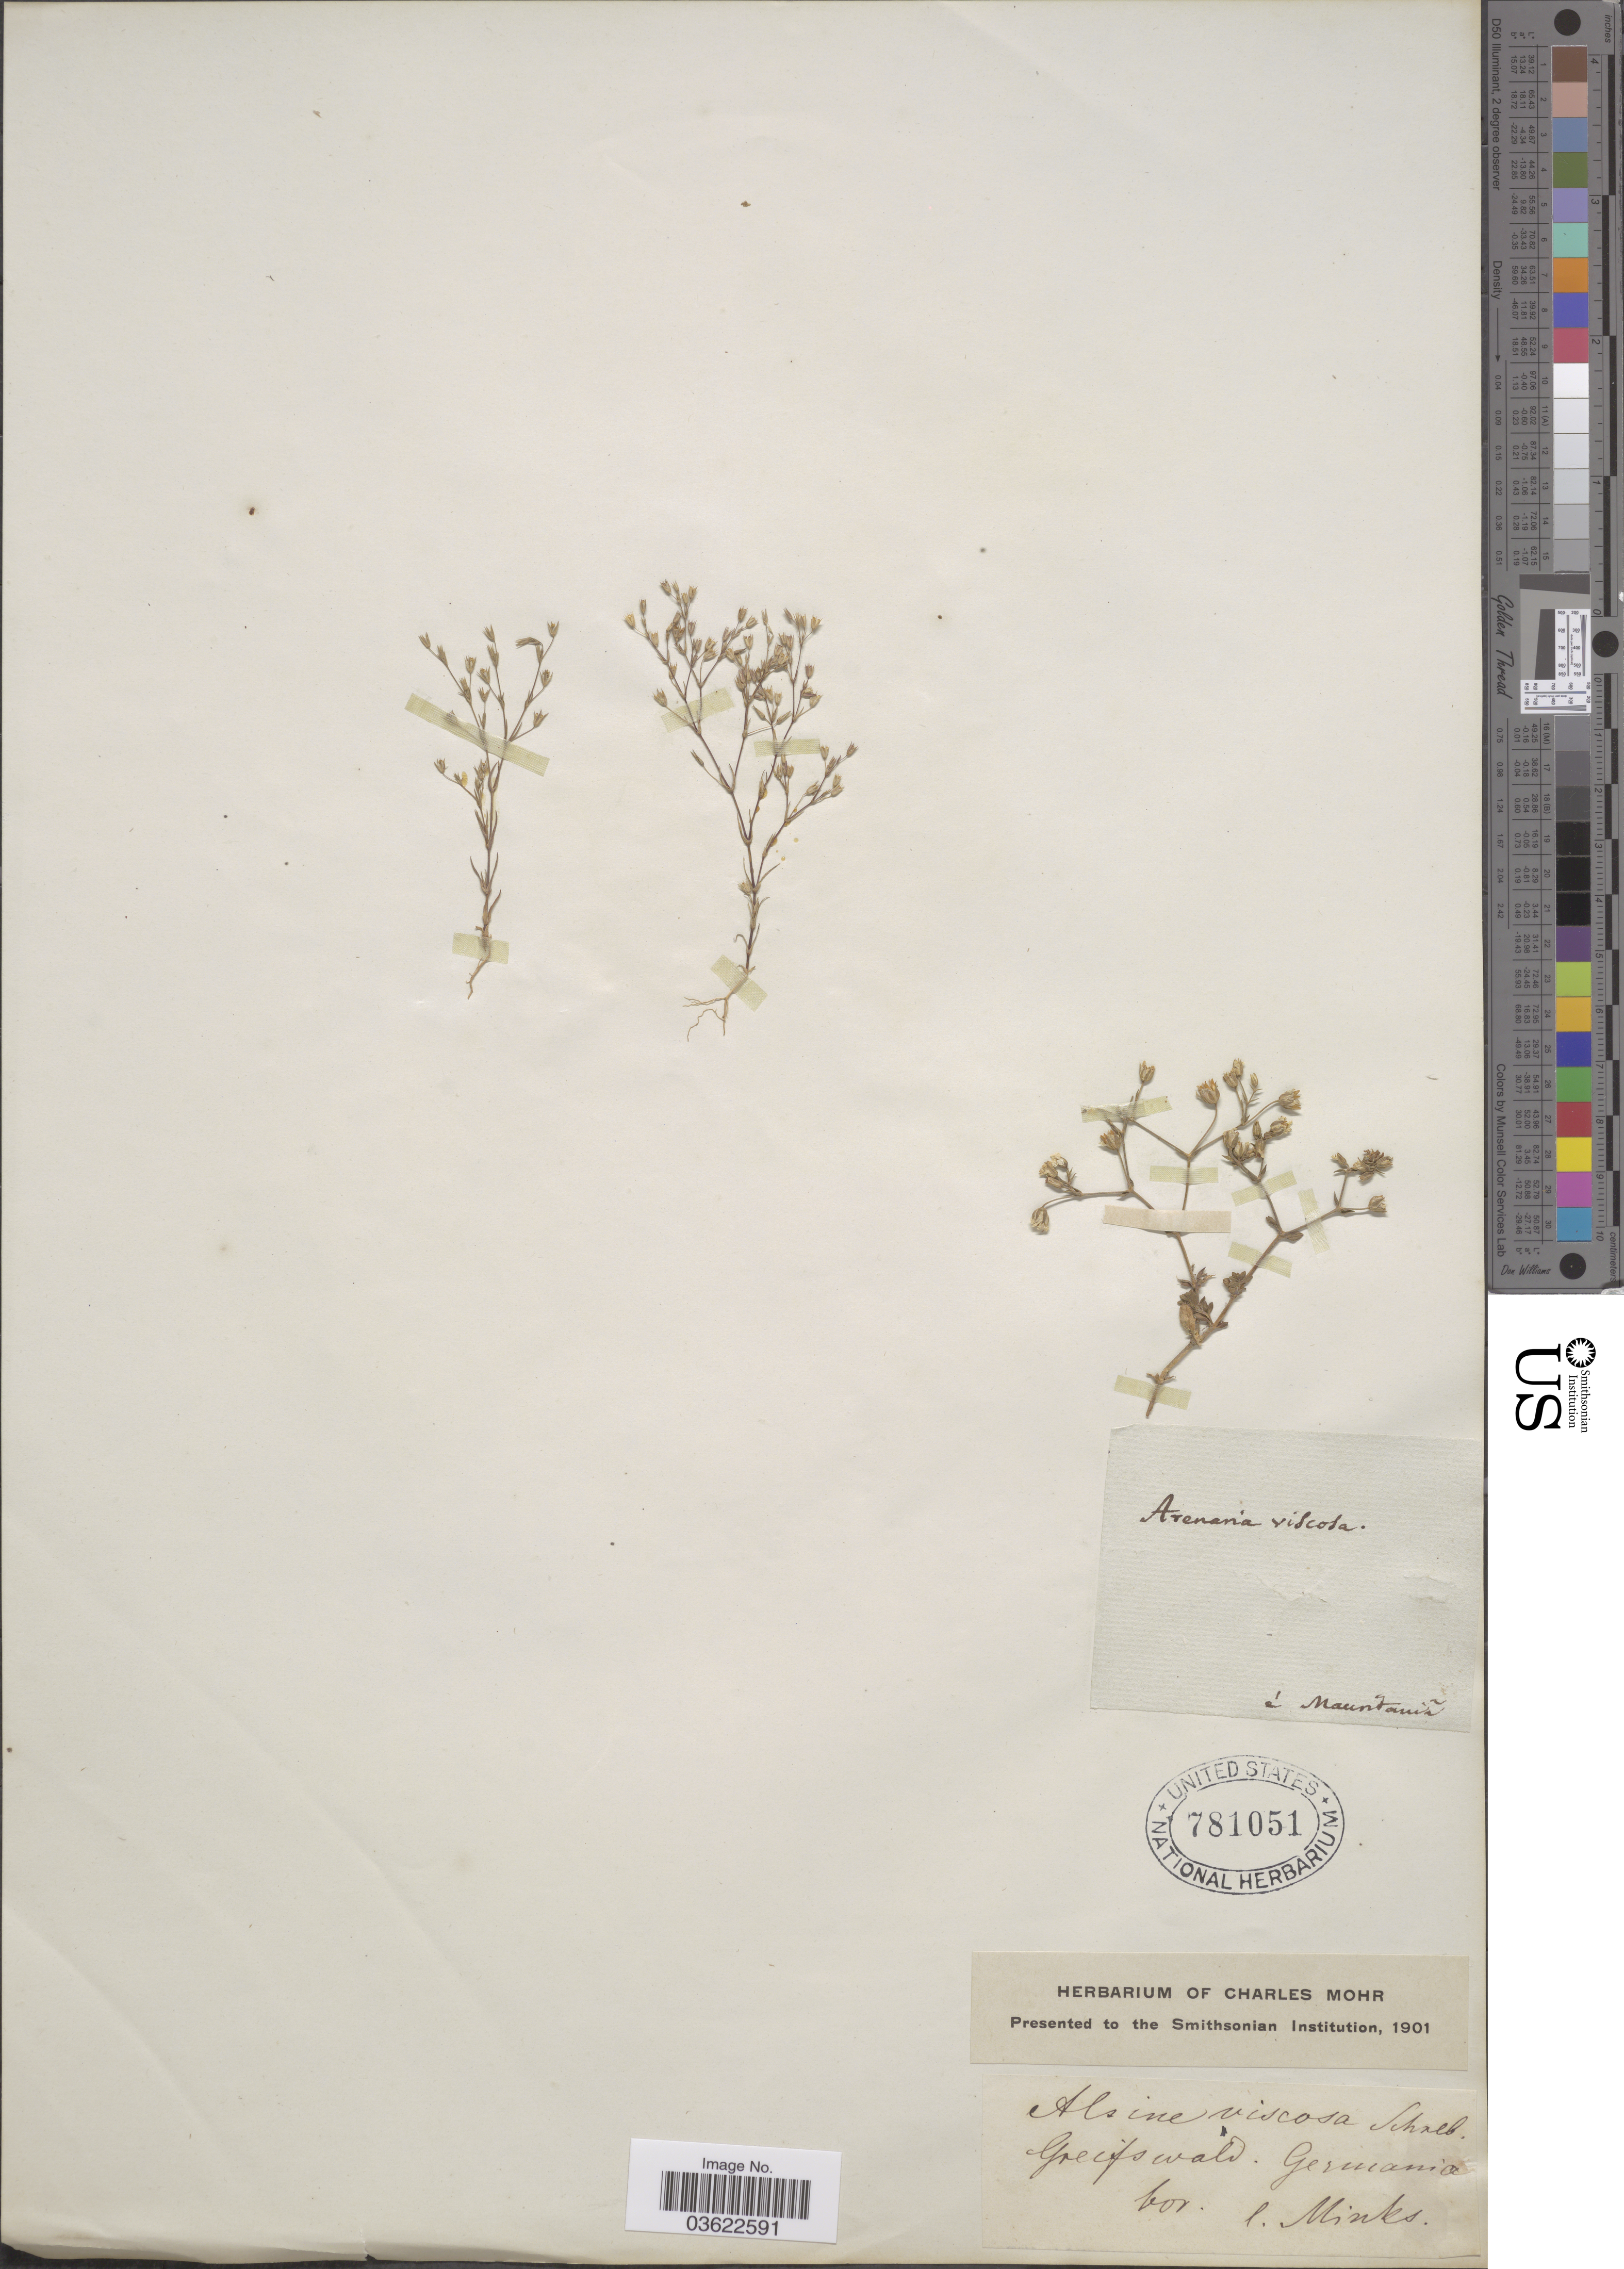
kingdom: Plantae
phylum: Tracheophyta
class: Magnoliopsida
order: Caryophyllales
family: Caryophyllaceae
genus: Arenaria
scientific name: Arenaria viscosa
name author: Pourr. et al.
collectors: -. Minks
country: Germany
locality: Greifswald. Germaniæ bor.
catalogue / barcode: US 781051